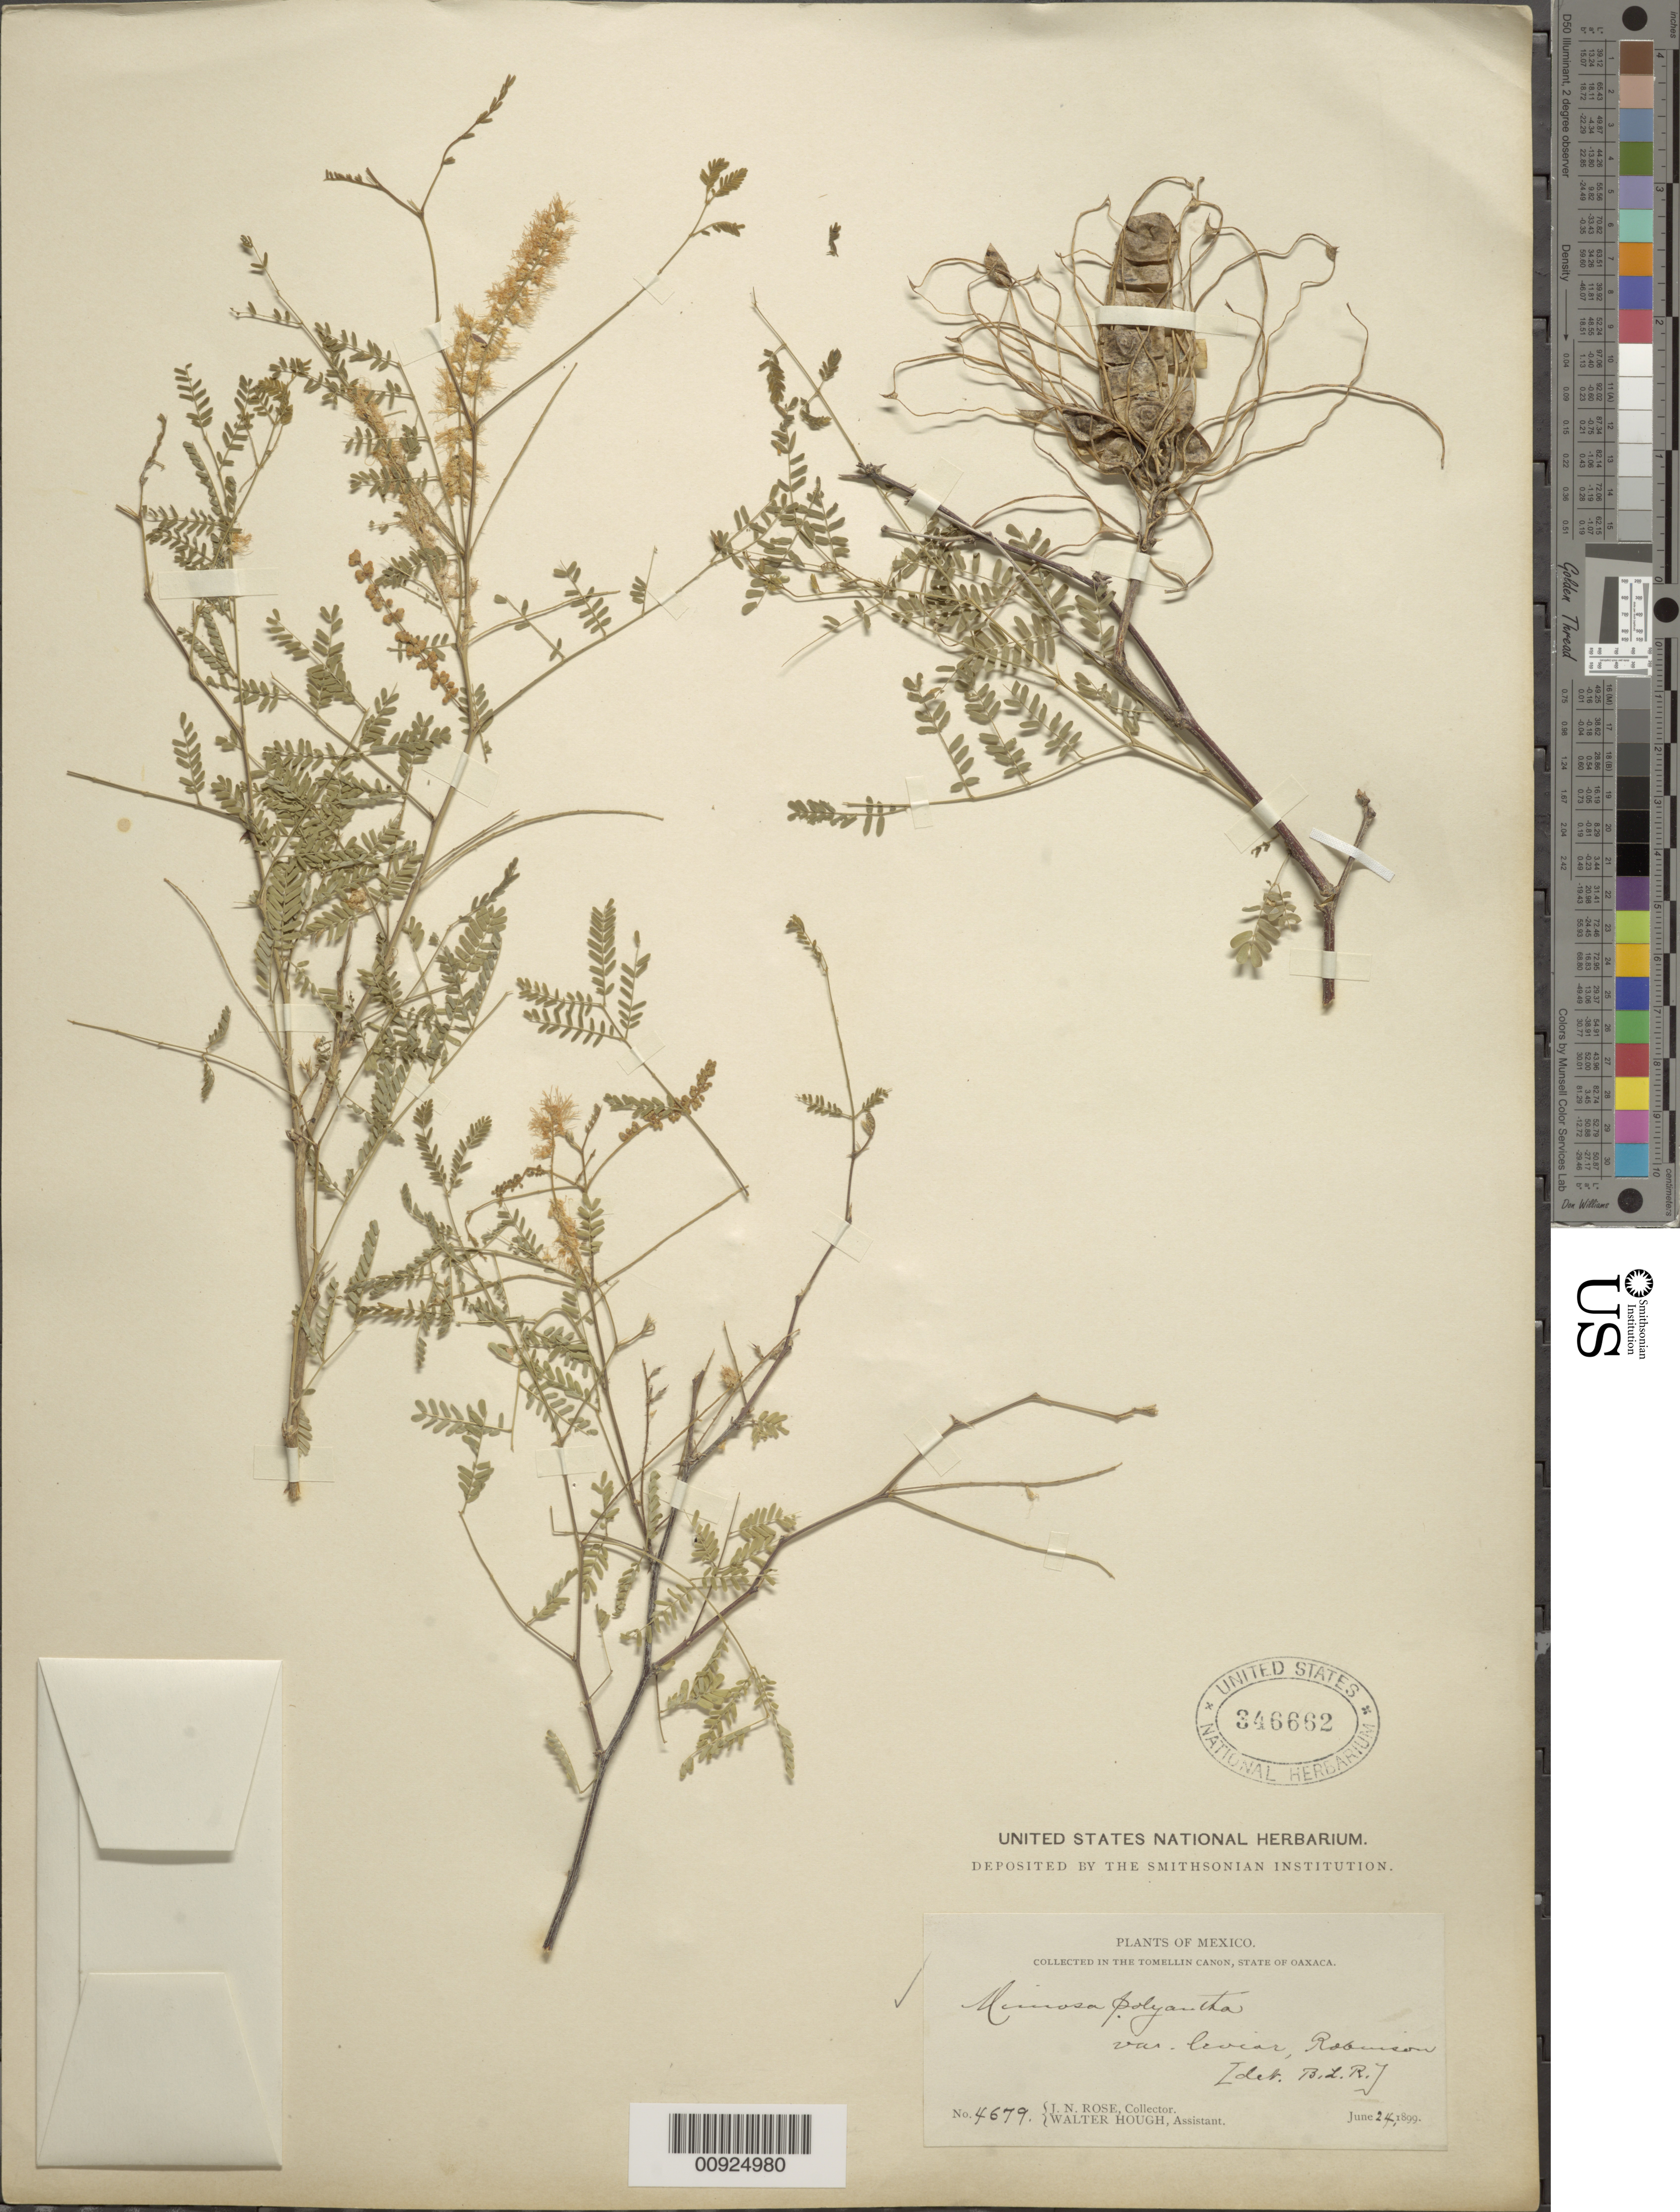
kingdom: Plantae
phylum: Tracheophyta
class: Magnoliopsida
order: Fabales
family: Fabaceae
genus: Mimosa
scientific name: Mimosa polyantha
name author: Benth.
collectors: J. N. Rose & W. Hough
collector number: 4679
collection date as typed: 24 Jun 1899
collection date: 1899-06-24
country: Mexico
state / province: Oaxaca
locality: In the Tomellin Cañon, State of Oaxaca.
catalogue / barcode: US 346662